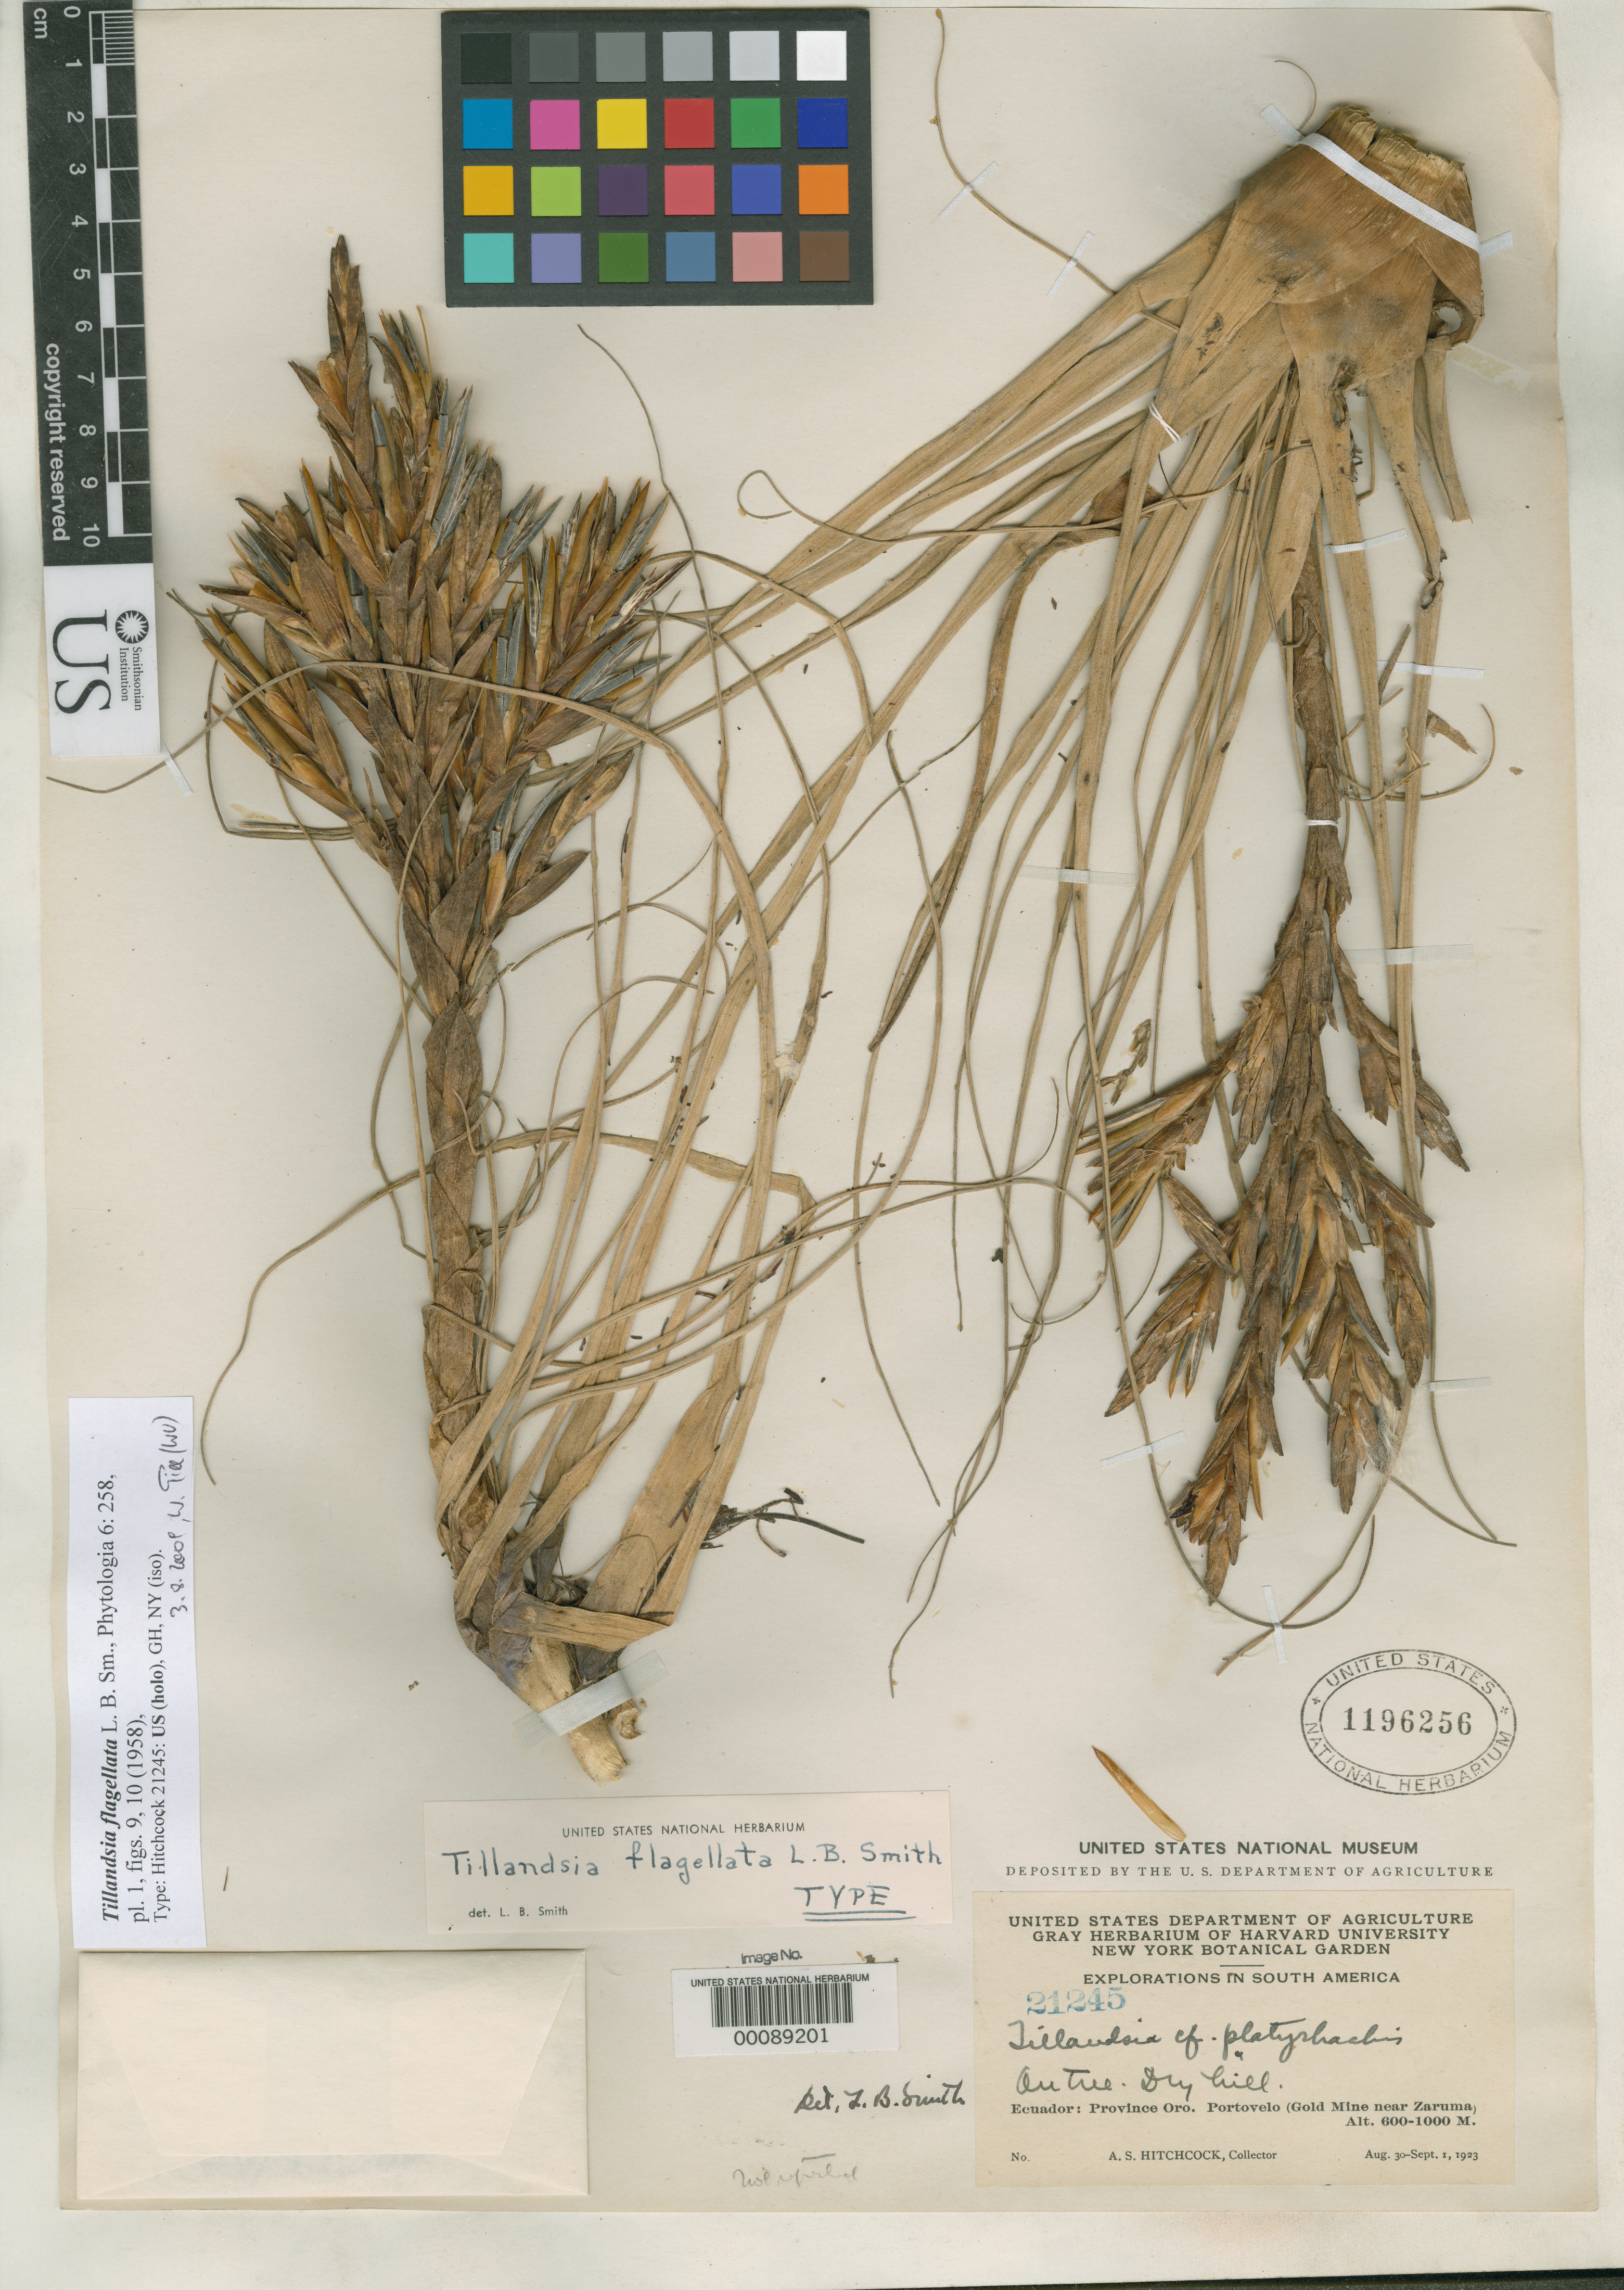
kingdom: Plantae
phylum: Tracheophyta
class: Liliopsida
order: Poales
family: Bromeliaceae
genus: Tillandsia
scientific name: Tillandsia flagellata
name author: L.B. Sm.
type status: Holotype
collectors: A. S. Hitchcock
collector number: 21245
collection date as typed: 30 Aug 1923 to 01 Sep 1923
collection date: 1923-08-30/1923-09-01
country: Ecuador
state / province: El Oro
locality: Portovelo (gold mine) near Zaruma.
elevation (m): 600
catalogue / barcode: US 1196256